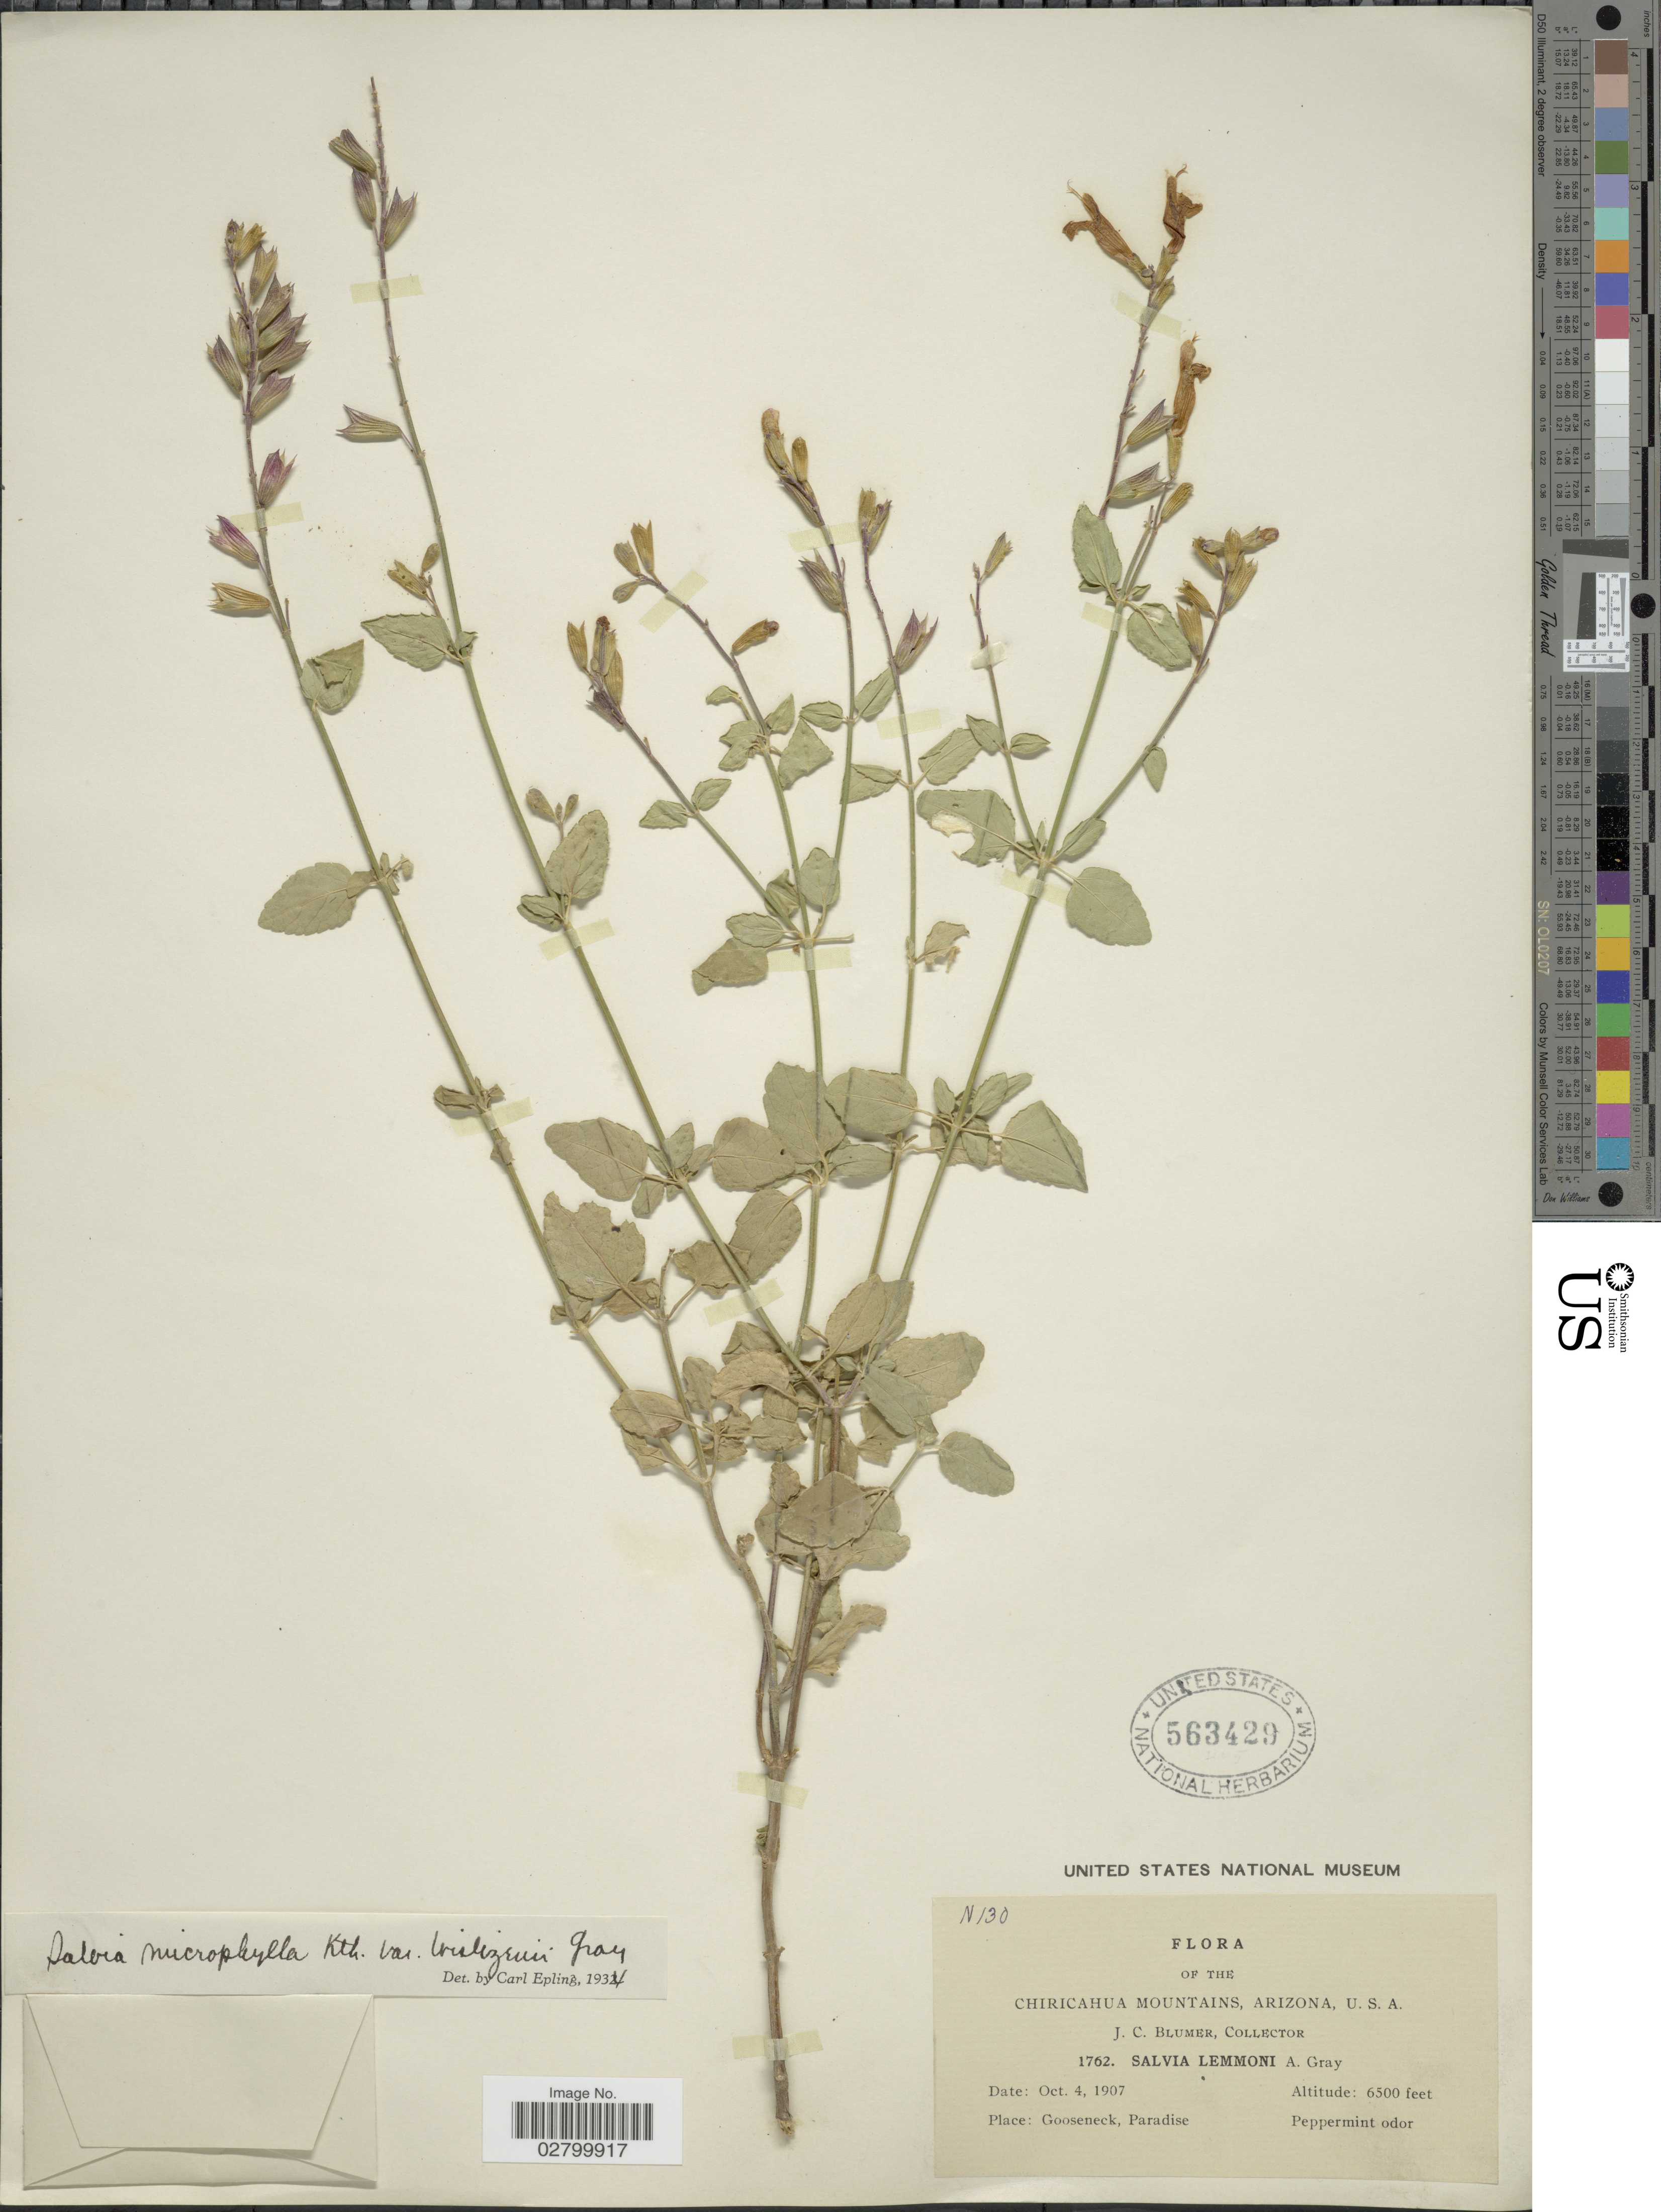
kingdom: Plantae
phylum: Tracheophyta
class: Magnoliopsida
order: Lamiales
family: Lamiaceae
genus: Salvia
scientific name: Salvia microphylla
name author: Kunth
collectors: J. C. Blumer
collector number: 130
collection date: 1907-10-04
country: United States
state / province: Arizona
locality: Chiricahua Mountains. Gooseneck, Paradise.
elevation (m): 1981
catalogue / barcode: US 563429